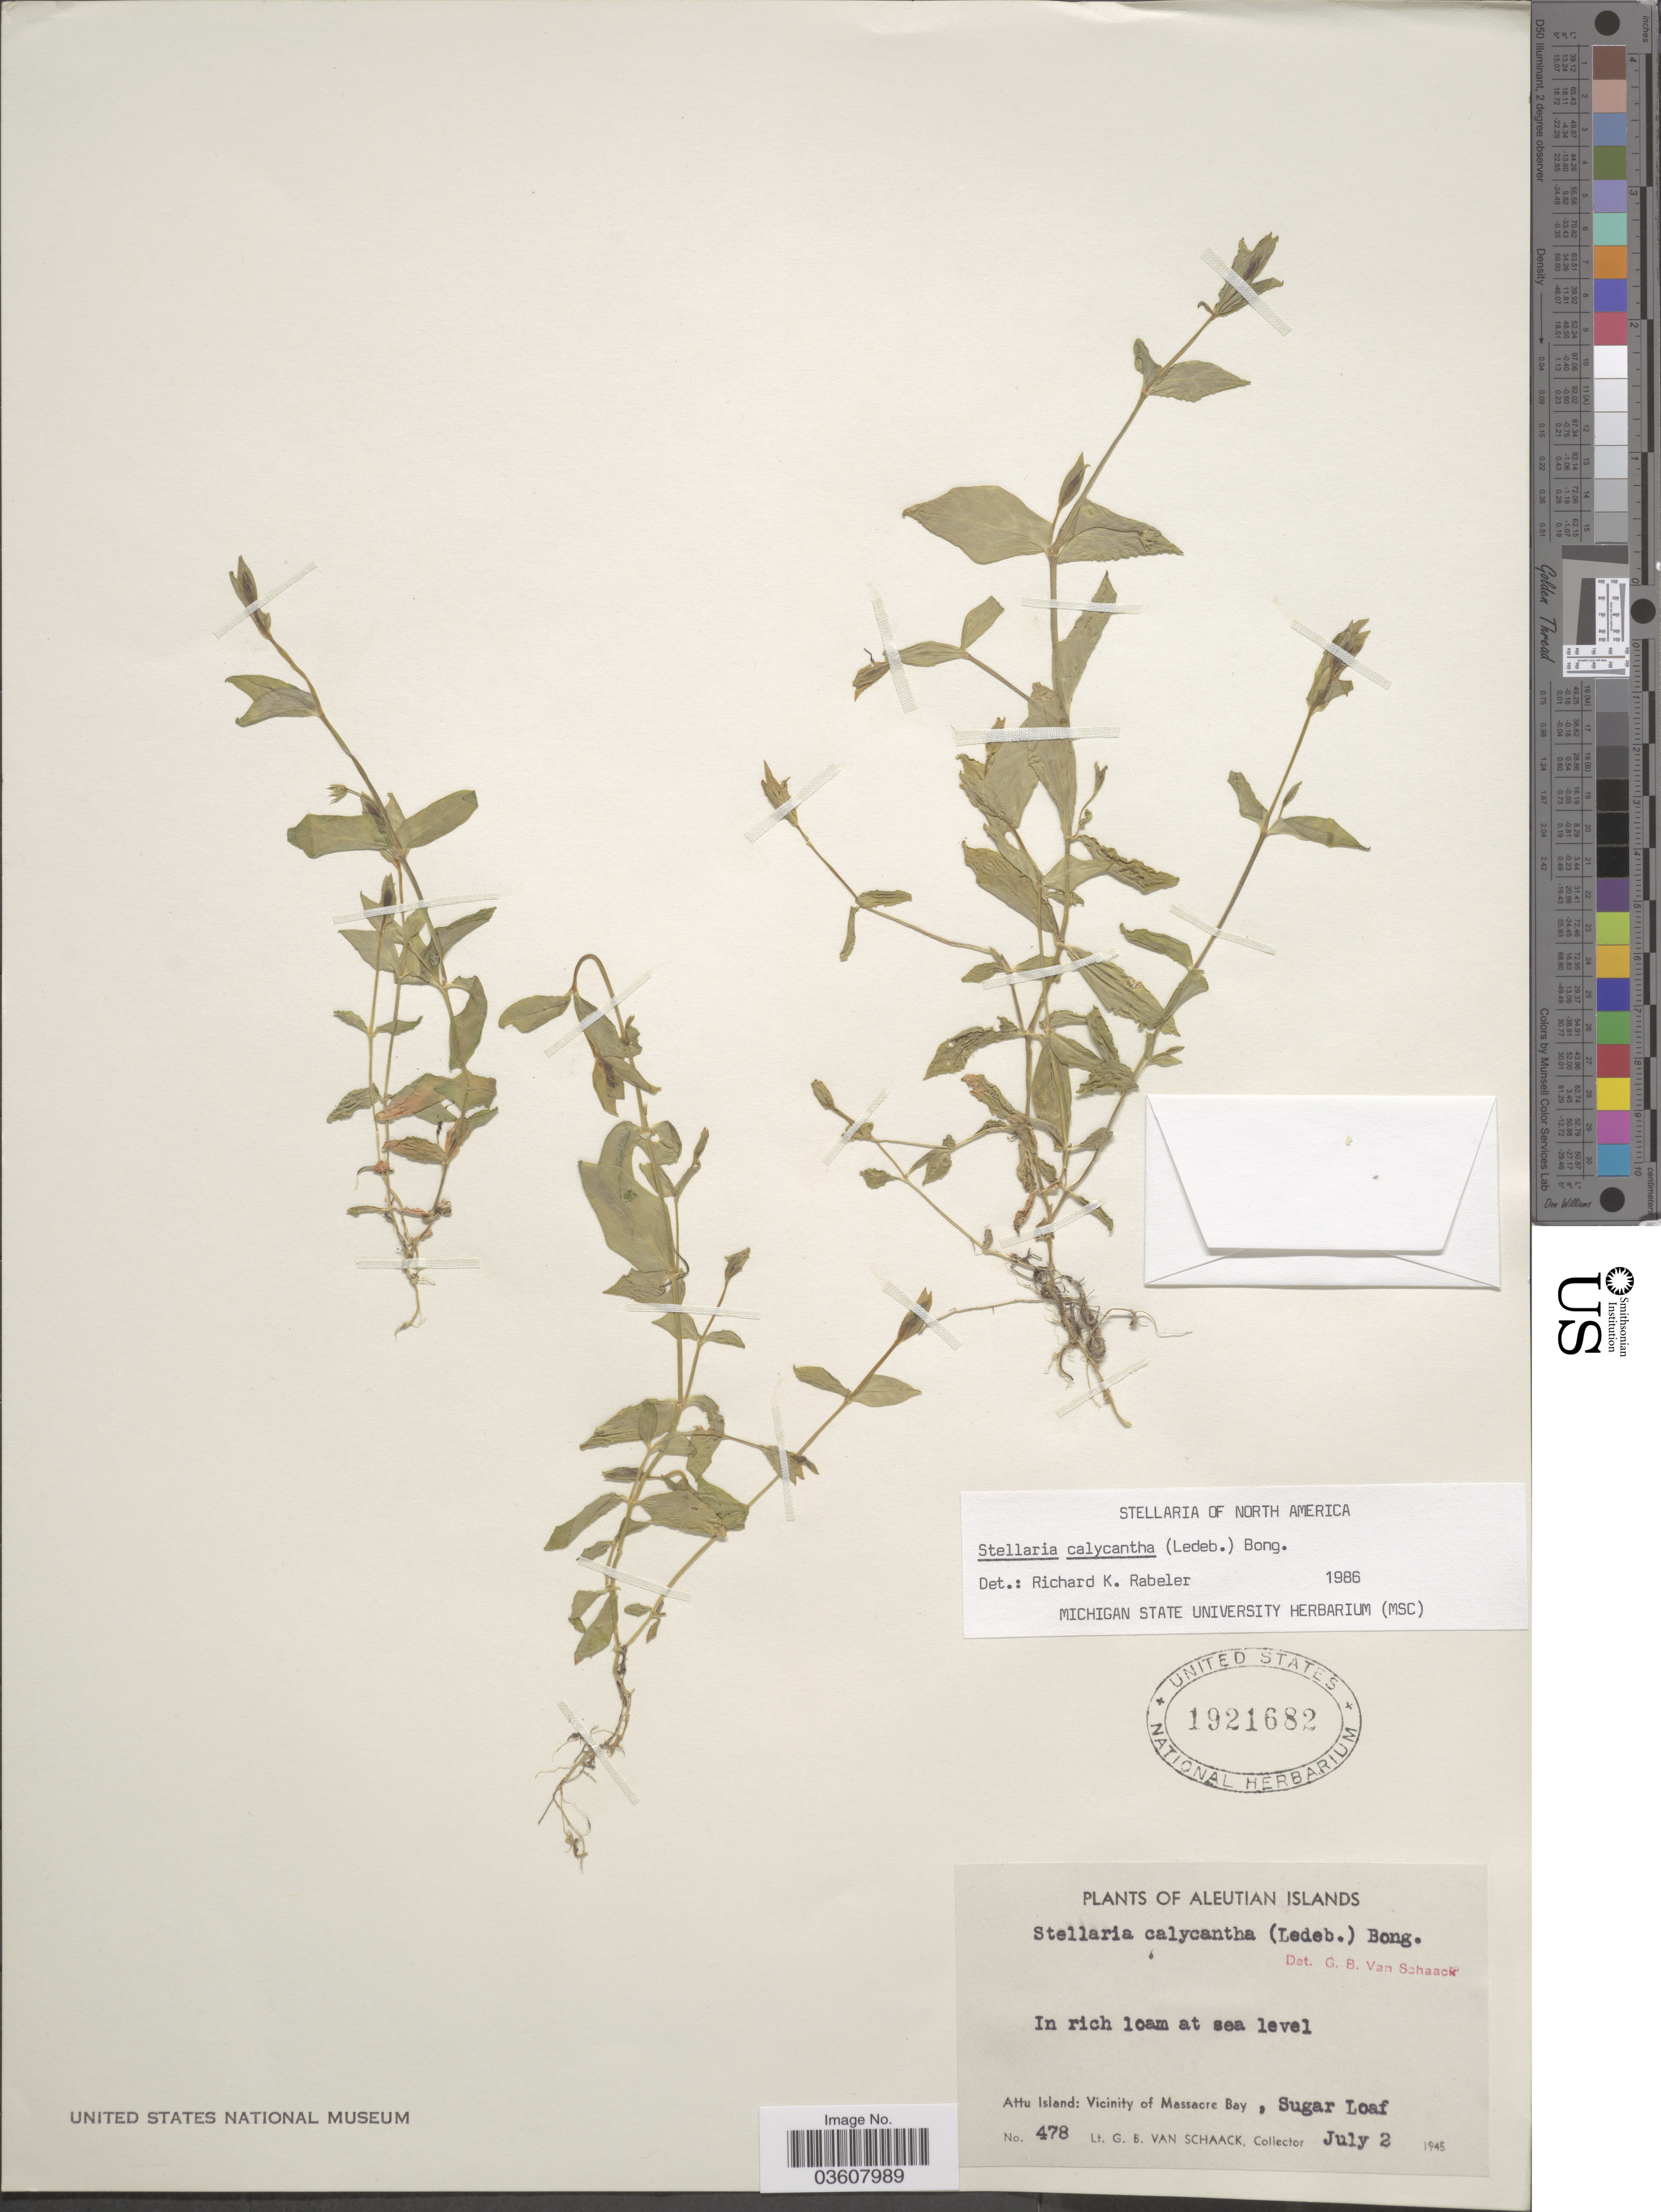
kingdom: Plantae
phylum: Tracheophyta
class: Magnoliopsida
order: Caryophyllales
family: Caryophyllaceae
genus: Stellaria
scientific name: Stellaria calycantha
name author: (Ledeb.) Bong.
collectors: G. Van Schaack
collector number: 478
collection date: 1945-07-02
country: United States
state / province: Alaska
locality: Aleutian Islands, Attu Island: Vicinity of Massacre Bay, Sugar Loaf.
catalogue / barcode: US 1921682